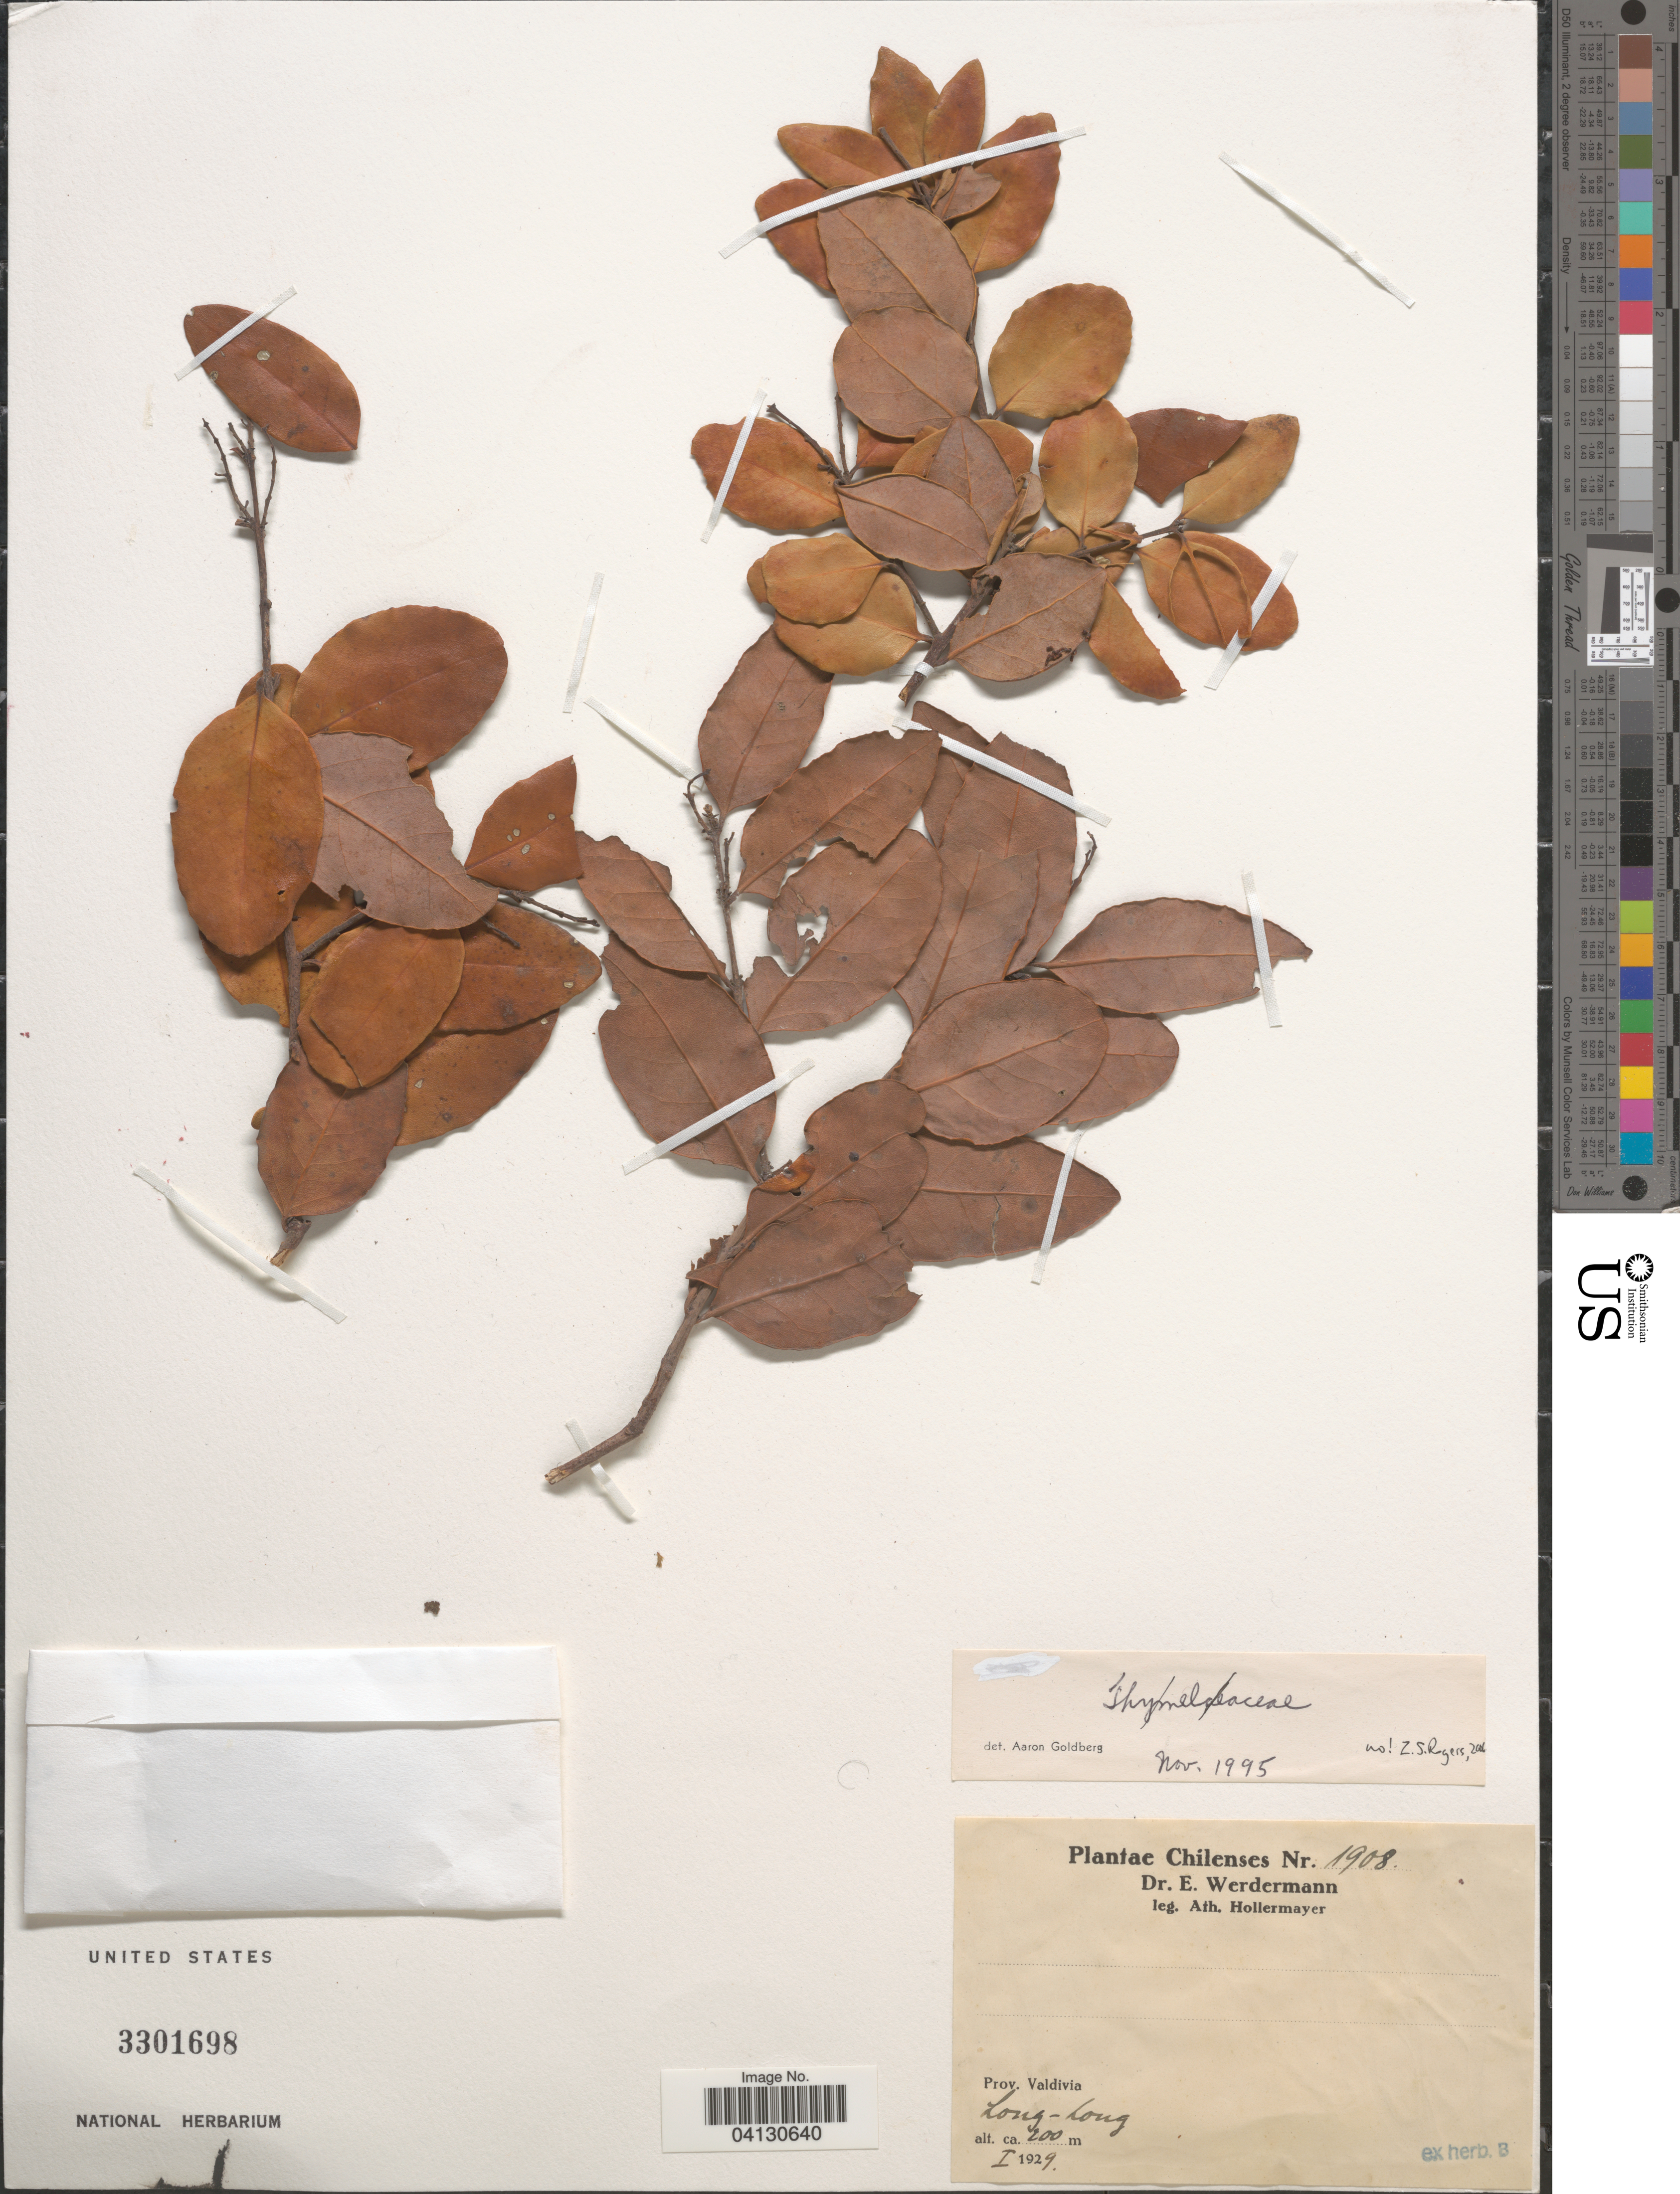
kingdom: Plantae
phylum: Tracheophyta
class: Magnoliopsida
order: Malvales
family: Thymelaeaceae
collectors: A. Hollermayer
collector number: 1908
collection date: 1929-01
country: Chile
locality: Prov. Valdivia. Long-Long.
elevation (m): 200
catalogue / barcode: US 3301698